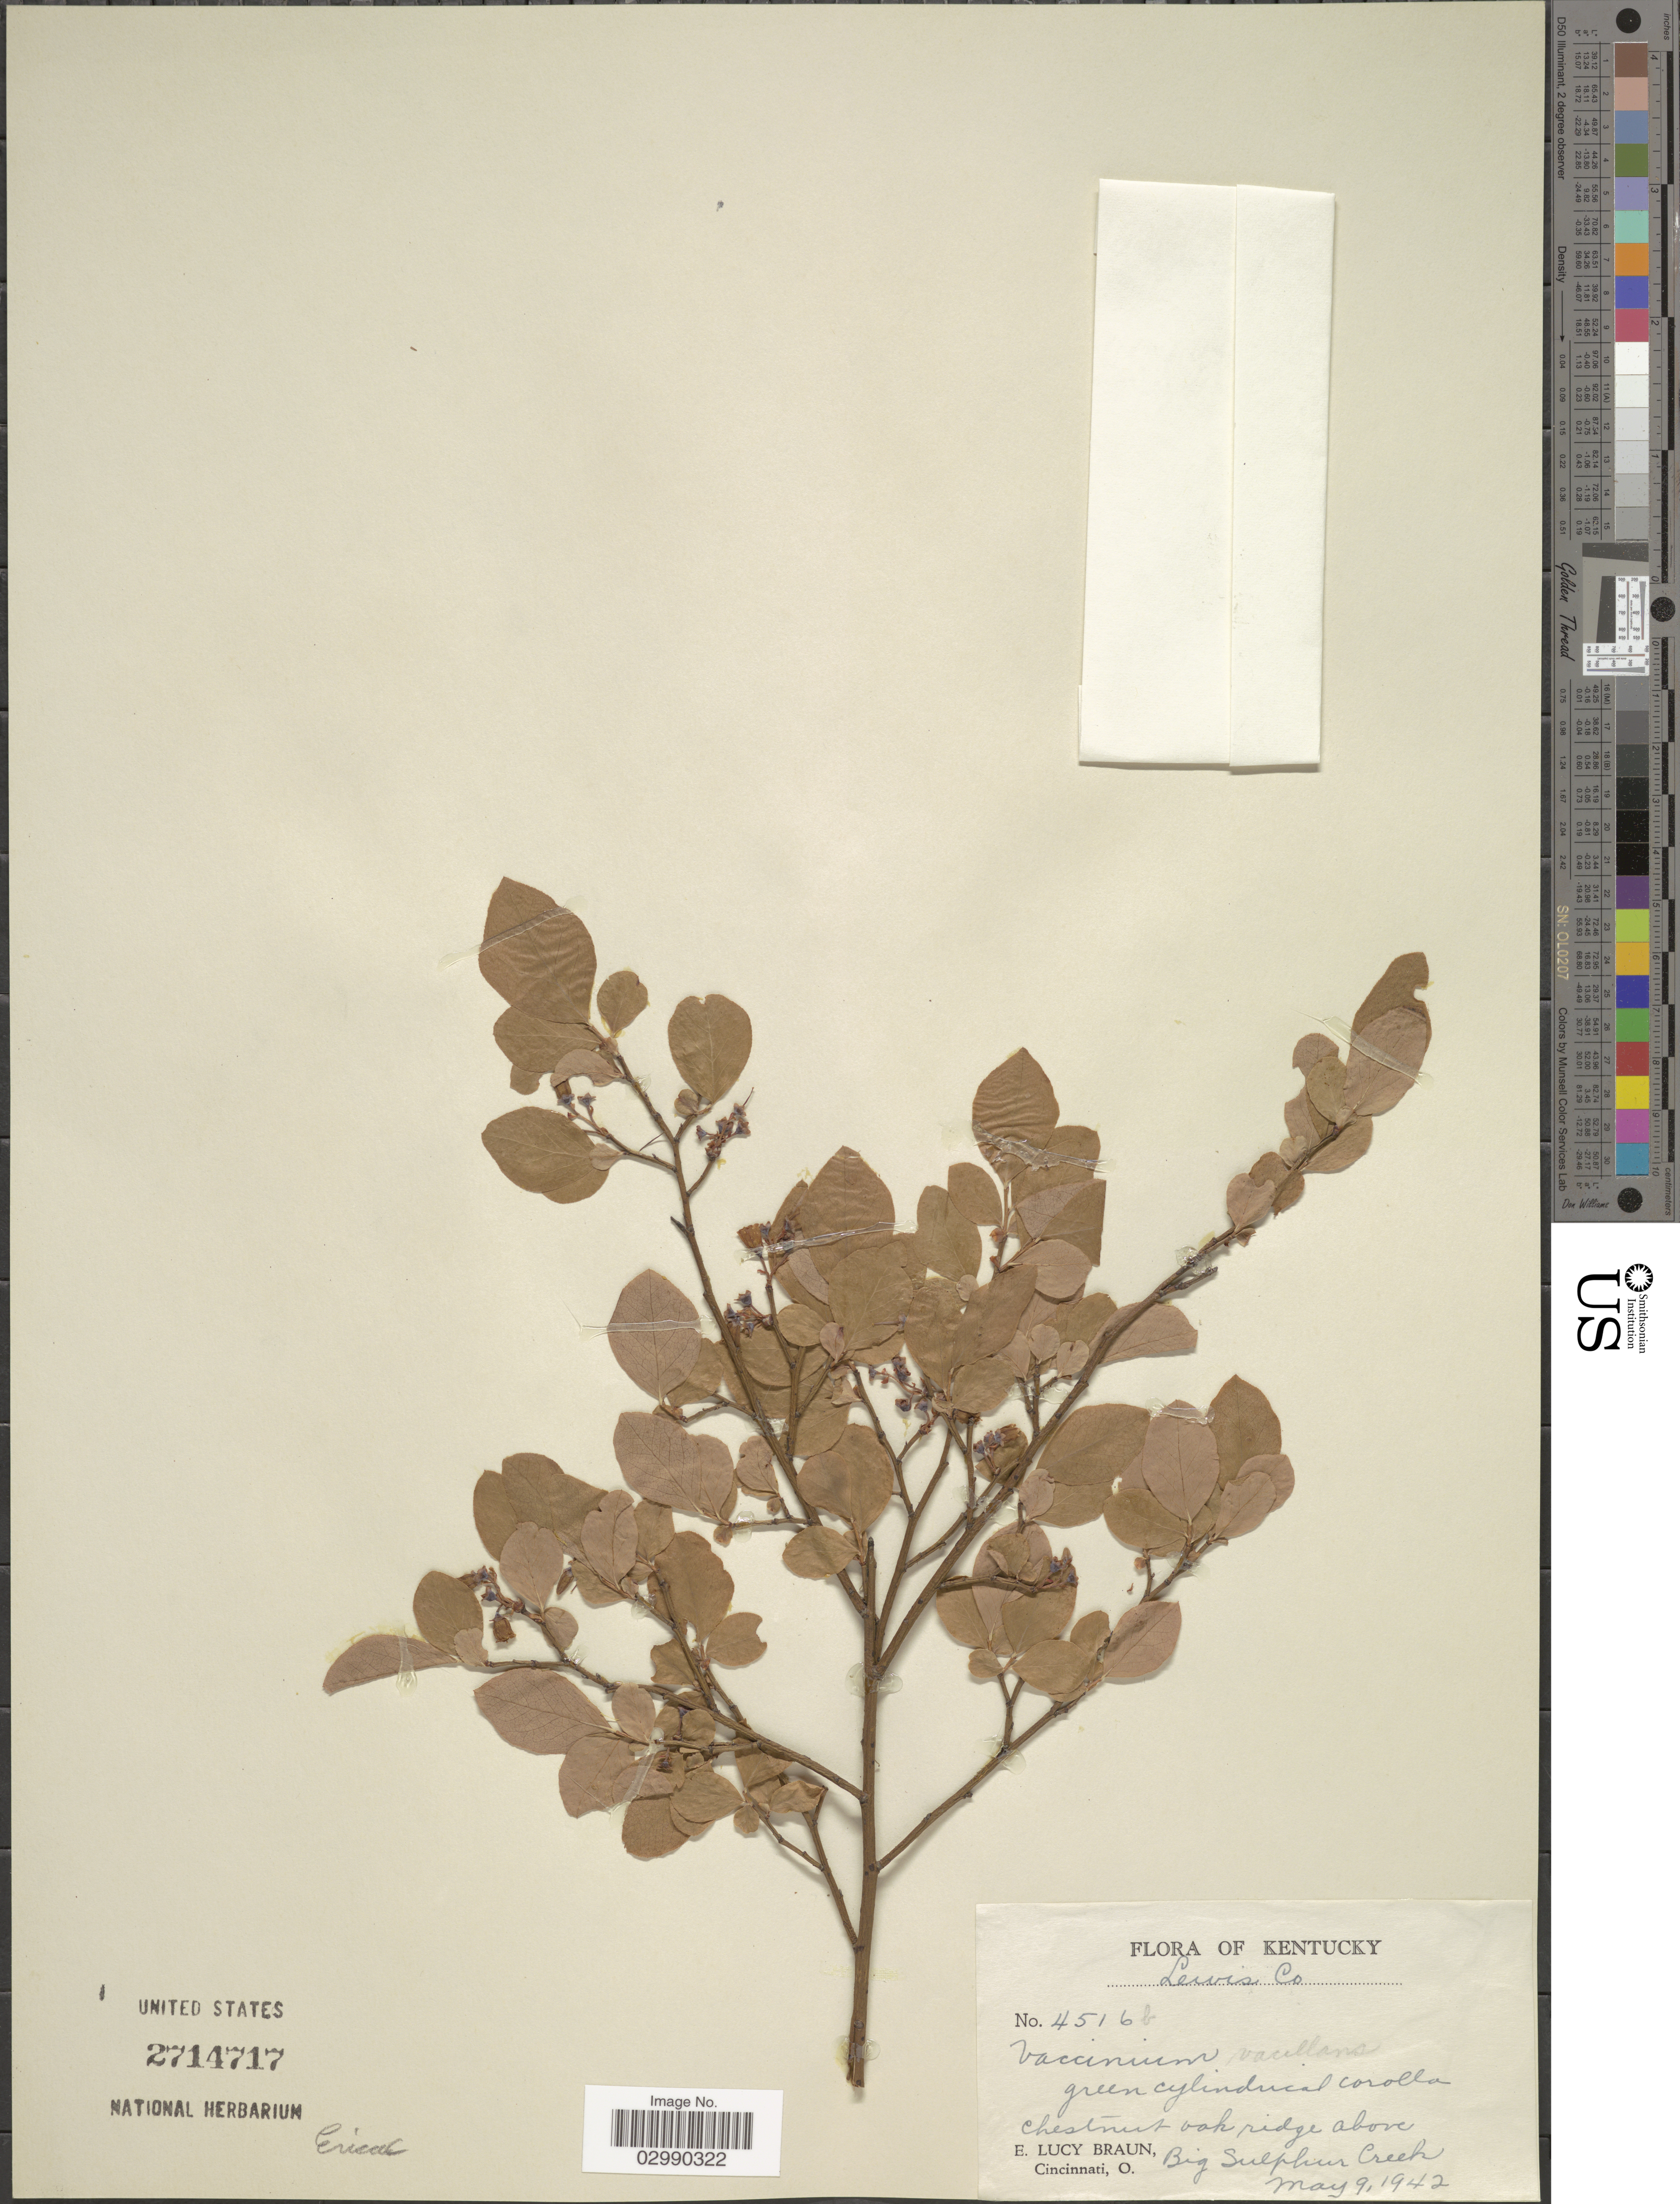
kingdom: Plantae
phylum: Tracheophyta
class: Magnoliopsida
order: Ericales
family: Ericaceae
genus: Vaccinium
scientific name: Vaccinium vacillans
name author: Kalm ex Torr.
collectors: E. L. Braun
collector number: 4516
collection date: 1942-05-09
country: United States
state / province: Kentucky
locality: Lewis Co., Chestnut oak ridge above Big Sulphur Creek.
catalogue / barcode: US 2714717